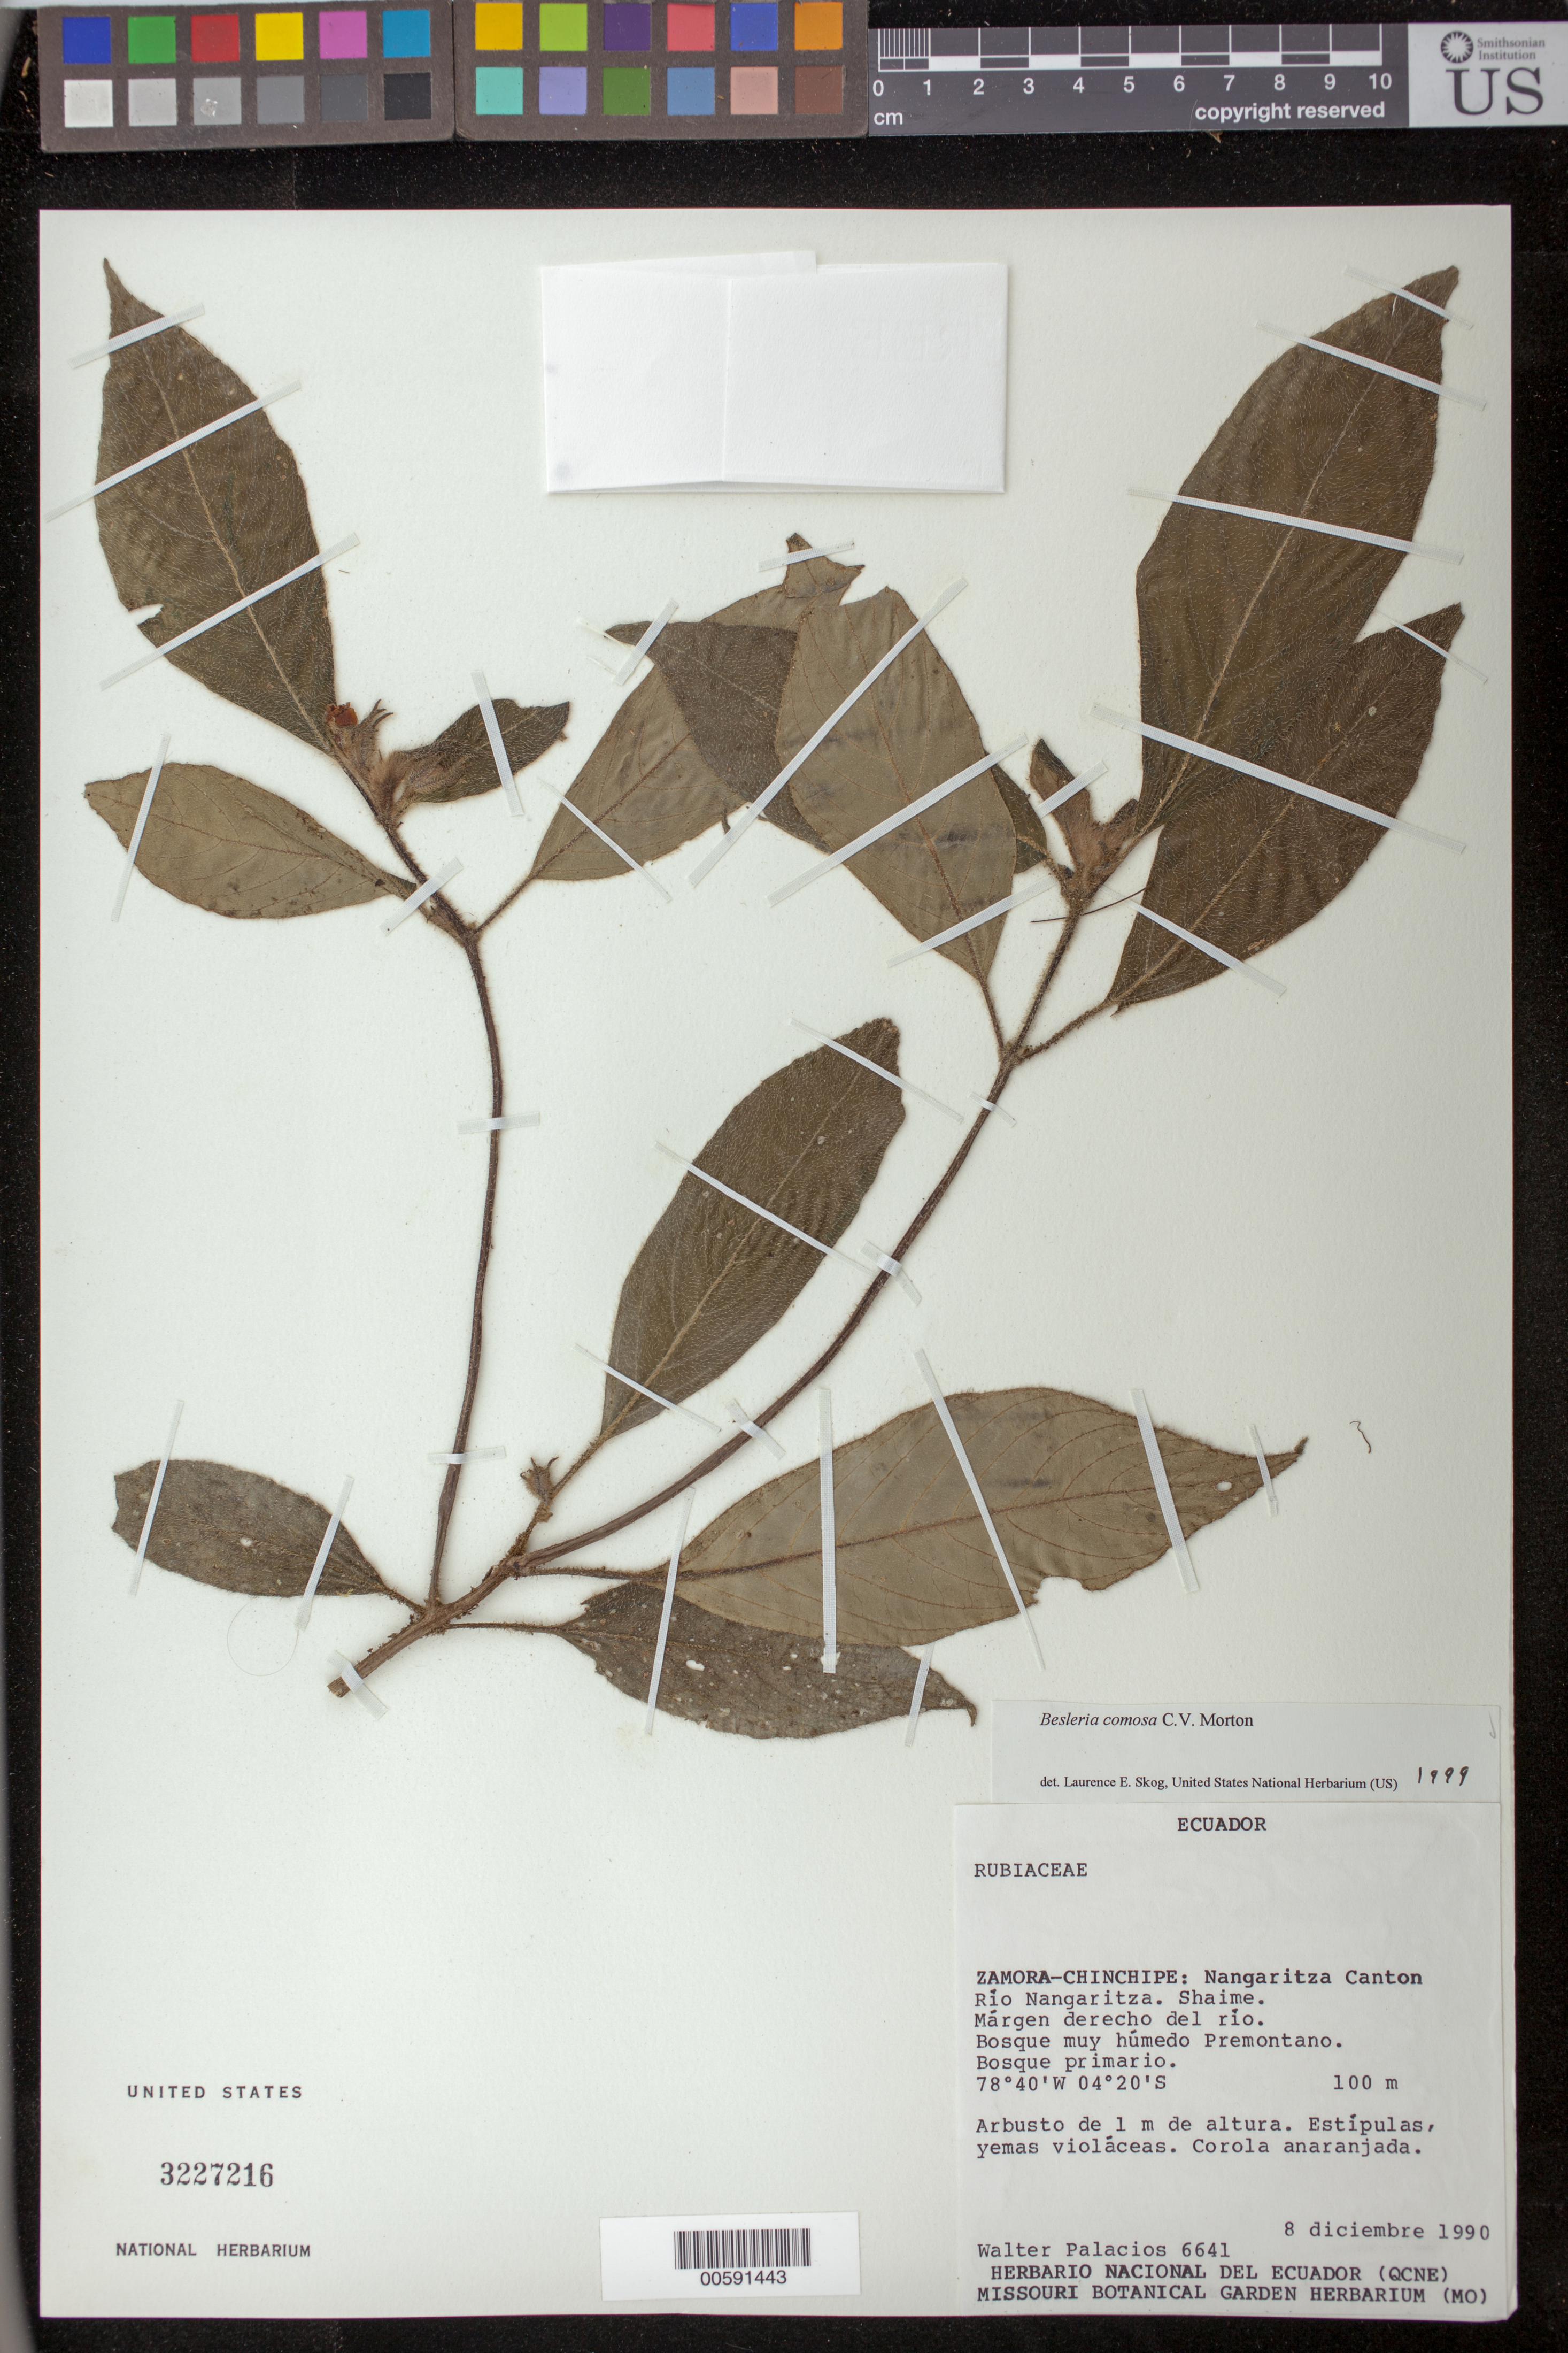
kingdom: Plantae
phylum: Tracheophyta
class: Magnoliopsida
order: Lamiales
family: Gesneriaceae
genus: Besleria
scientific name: Besleria comosa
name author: C.V. Morton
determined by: Skog, Laurence E.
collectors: W. Palacios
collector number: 6641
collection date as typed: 08 Dec 1990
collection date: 1990-12-08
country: Ecuador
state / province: Zamora-Chinchipe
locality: Nangaritza Canton. Río Nangaritza, Shaime; márgen derecho del río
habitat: Bosque muy húmedo premontano; bosque primario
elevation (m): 100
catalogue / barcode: US 3227216